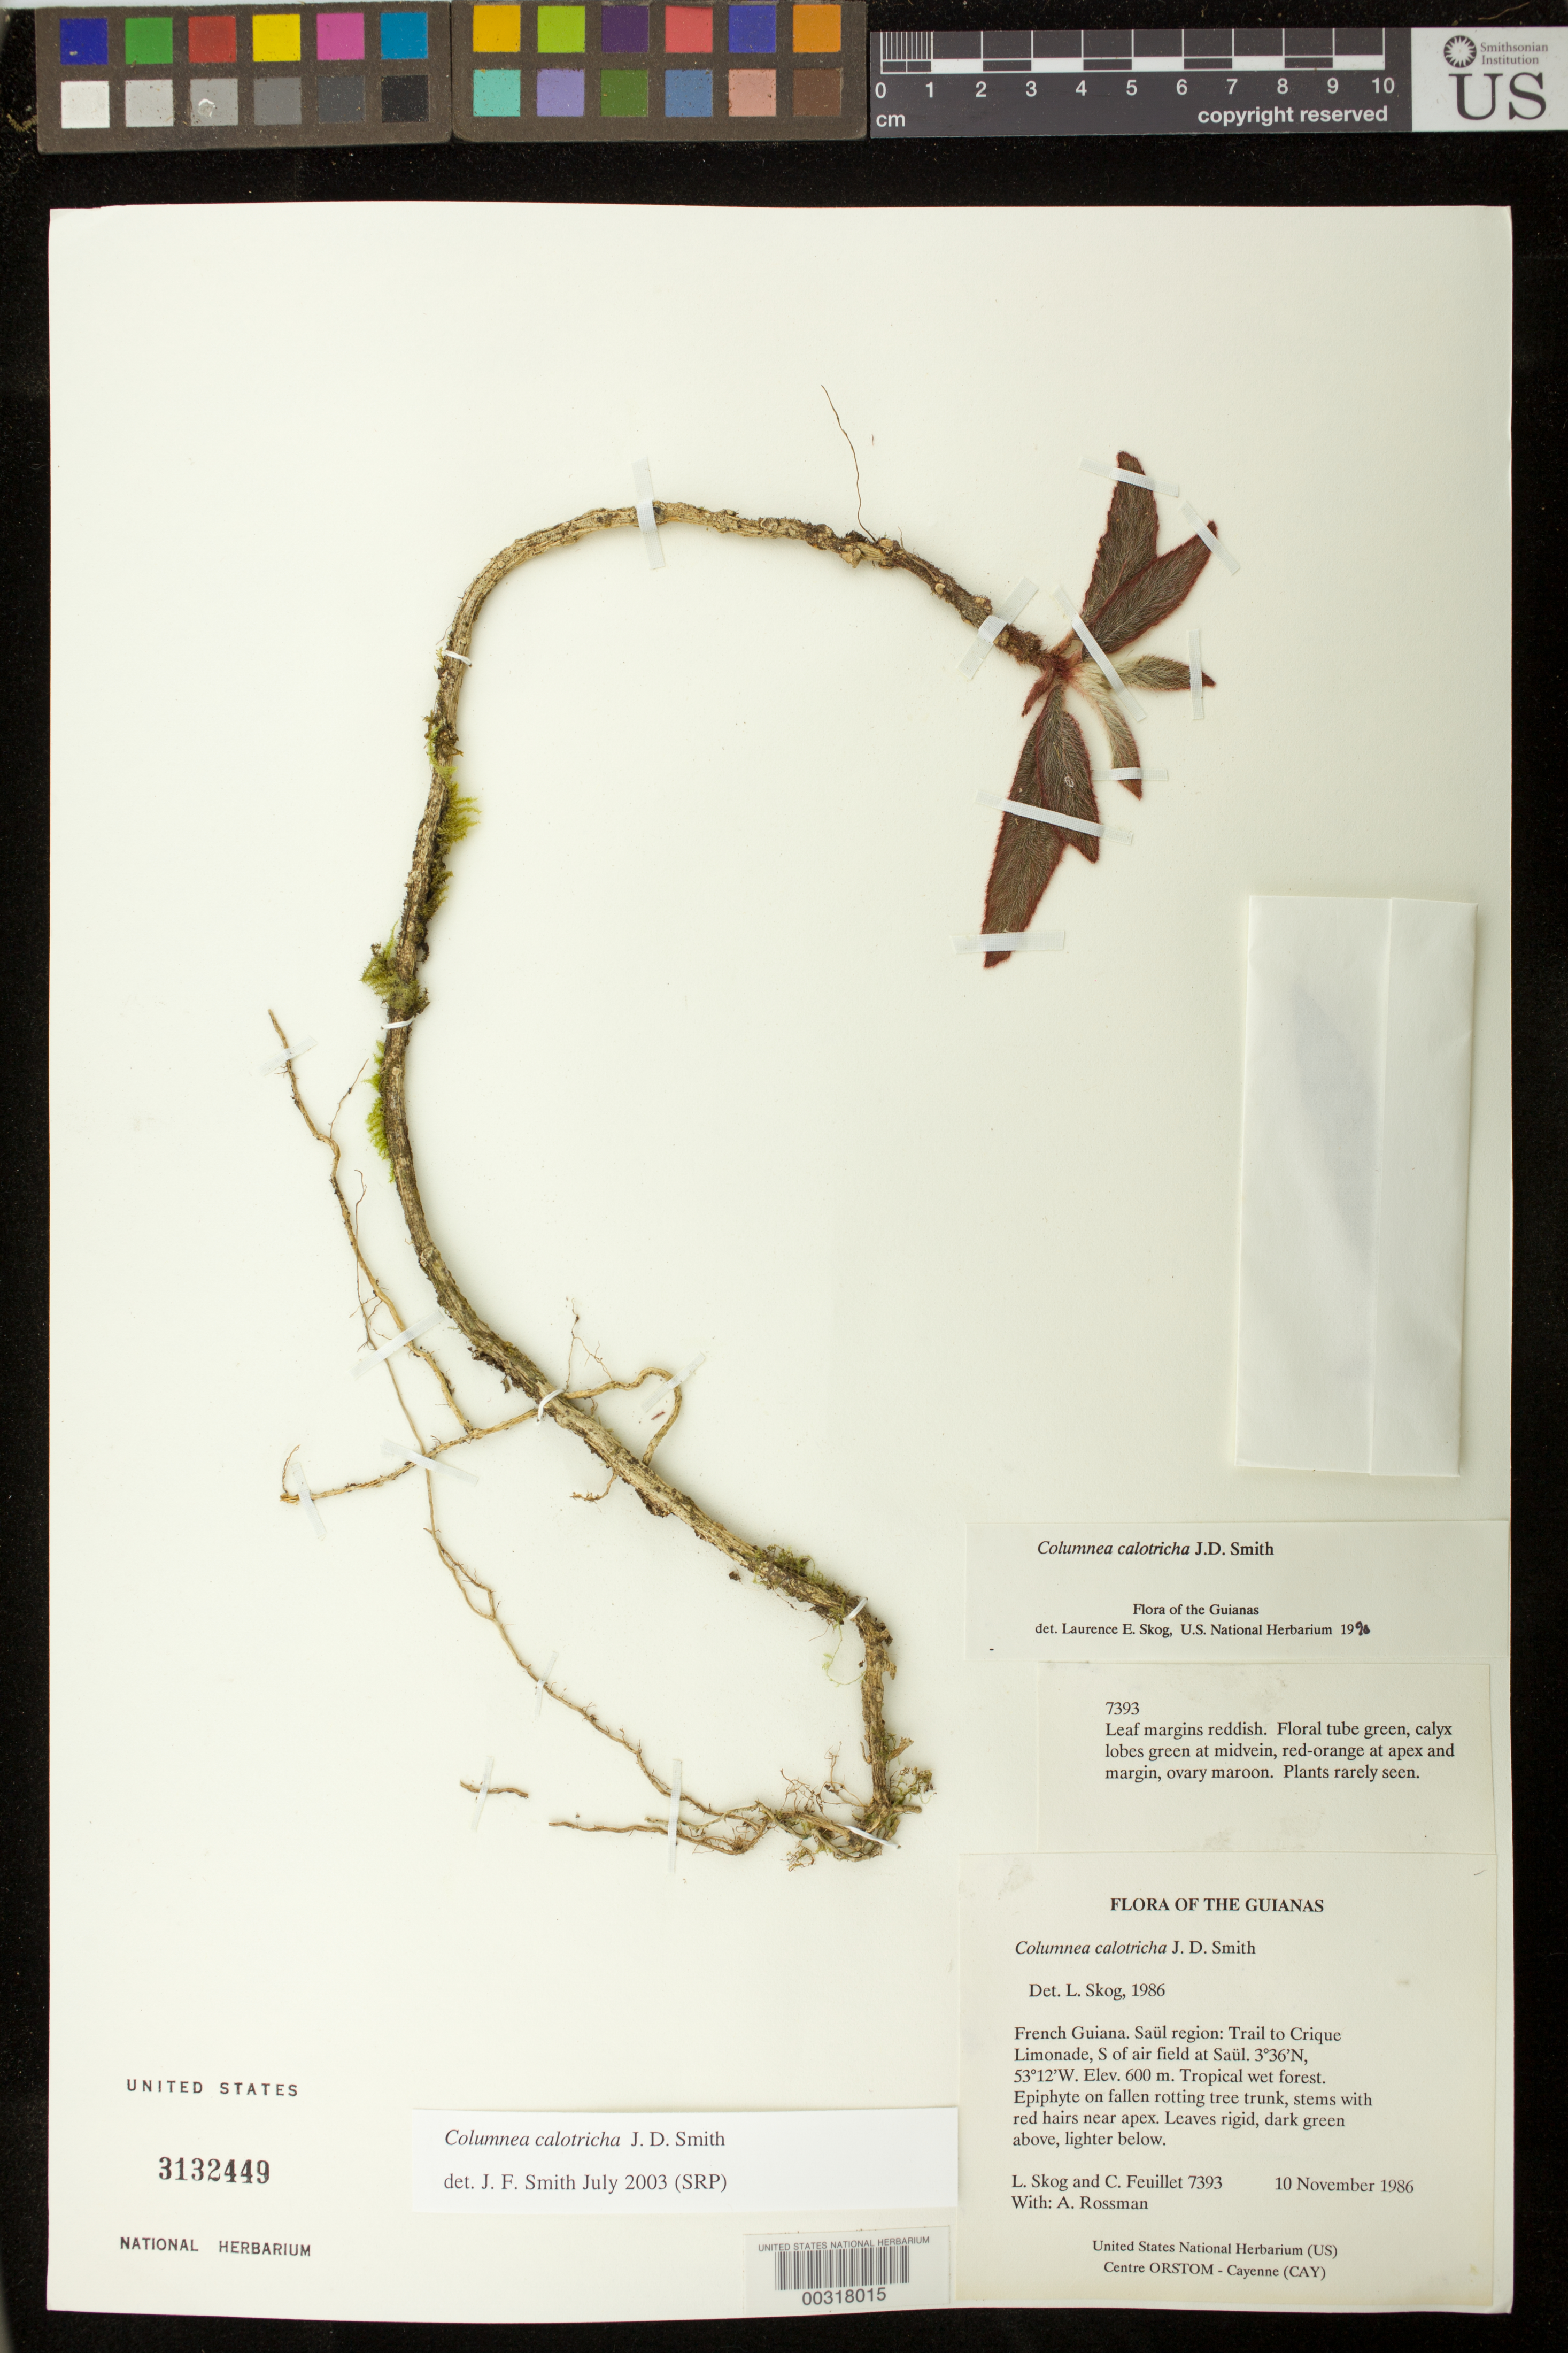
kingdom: Plantae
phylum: Tracheophyta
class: Magnoliopsida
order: Lamiales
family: Gesneriaceae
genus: Columnea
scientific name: Columnea calotricha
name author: Donn. Sm.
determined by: Skog, Laurence E.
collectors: L. E. Skog, C. Feuillet & A. Rossman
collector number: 7393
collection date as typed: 10 Nov 1986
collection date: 1986-11-10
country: French Guiana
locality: Saül, S of air field. Trail to Crique Limonade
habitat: Tropical wet forest. On fallen rotting tree trunk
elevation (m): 200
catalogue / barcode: US 3132449